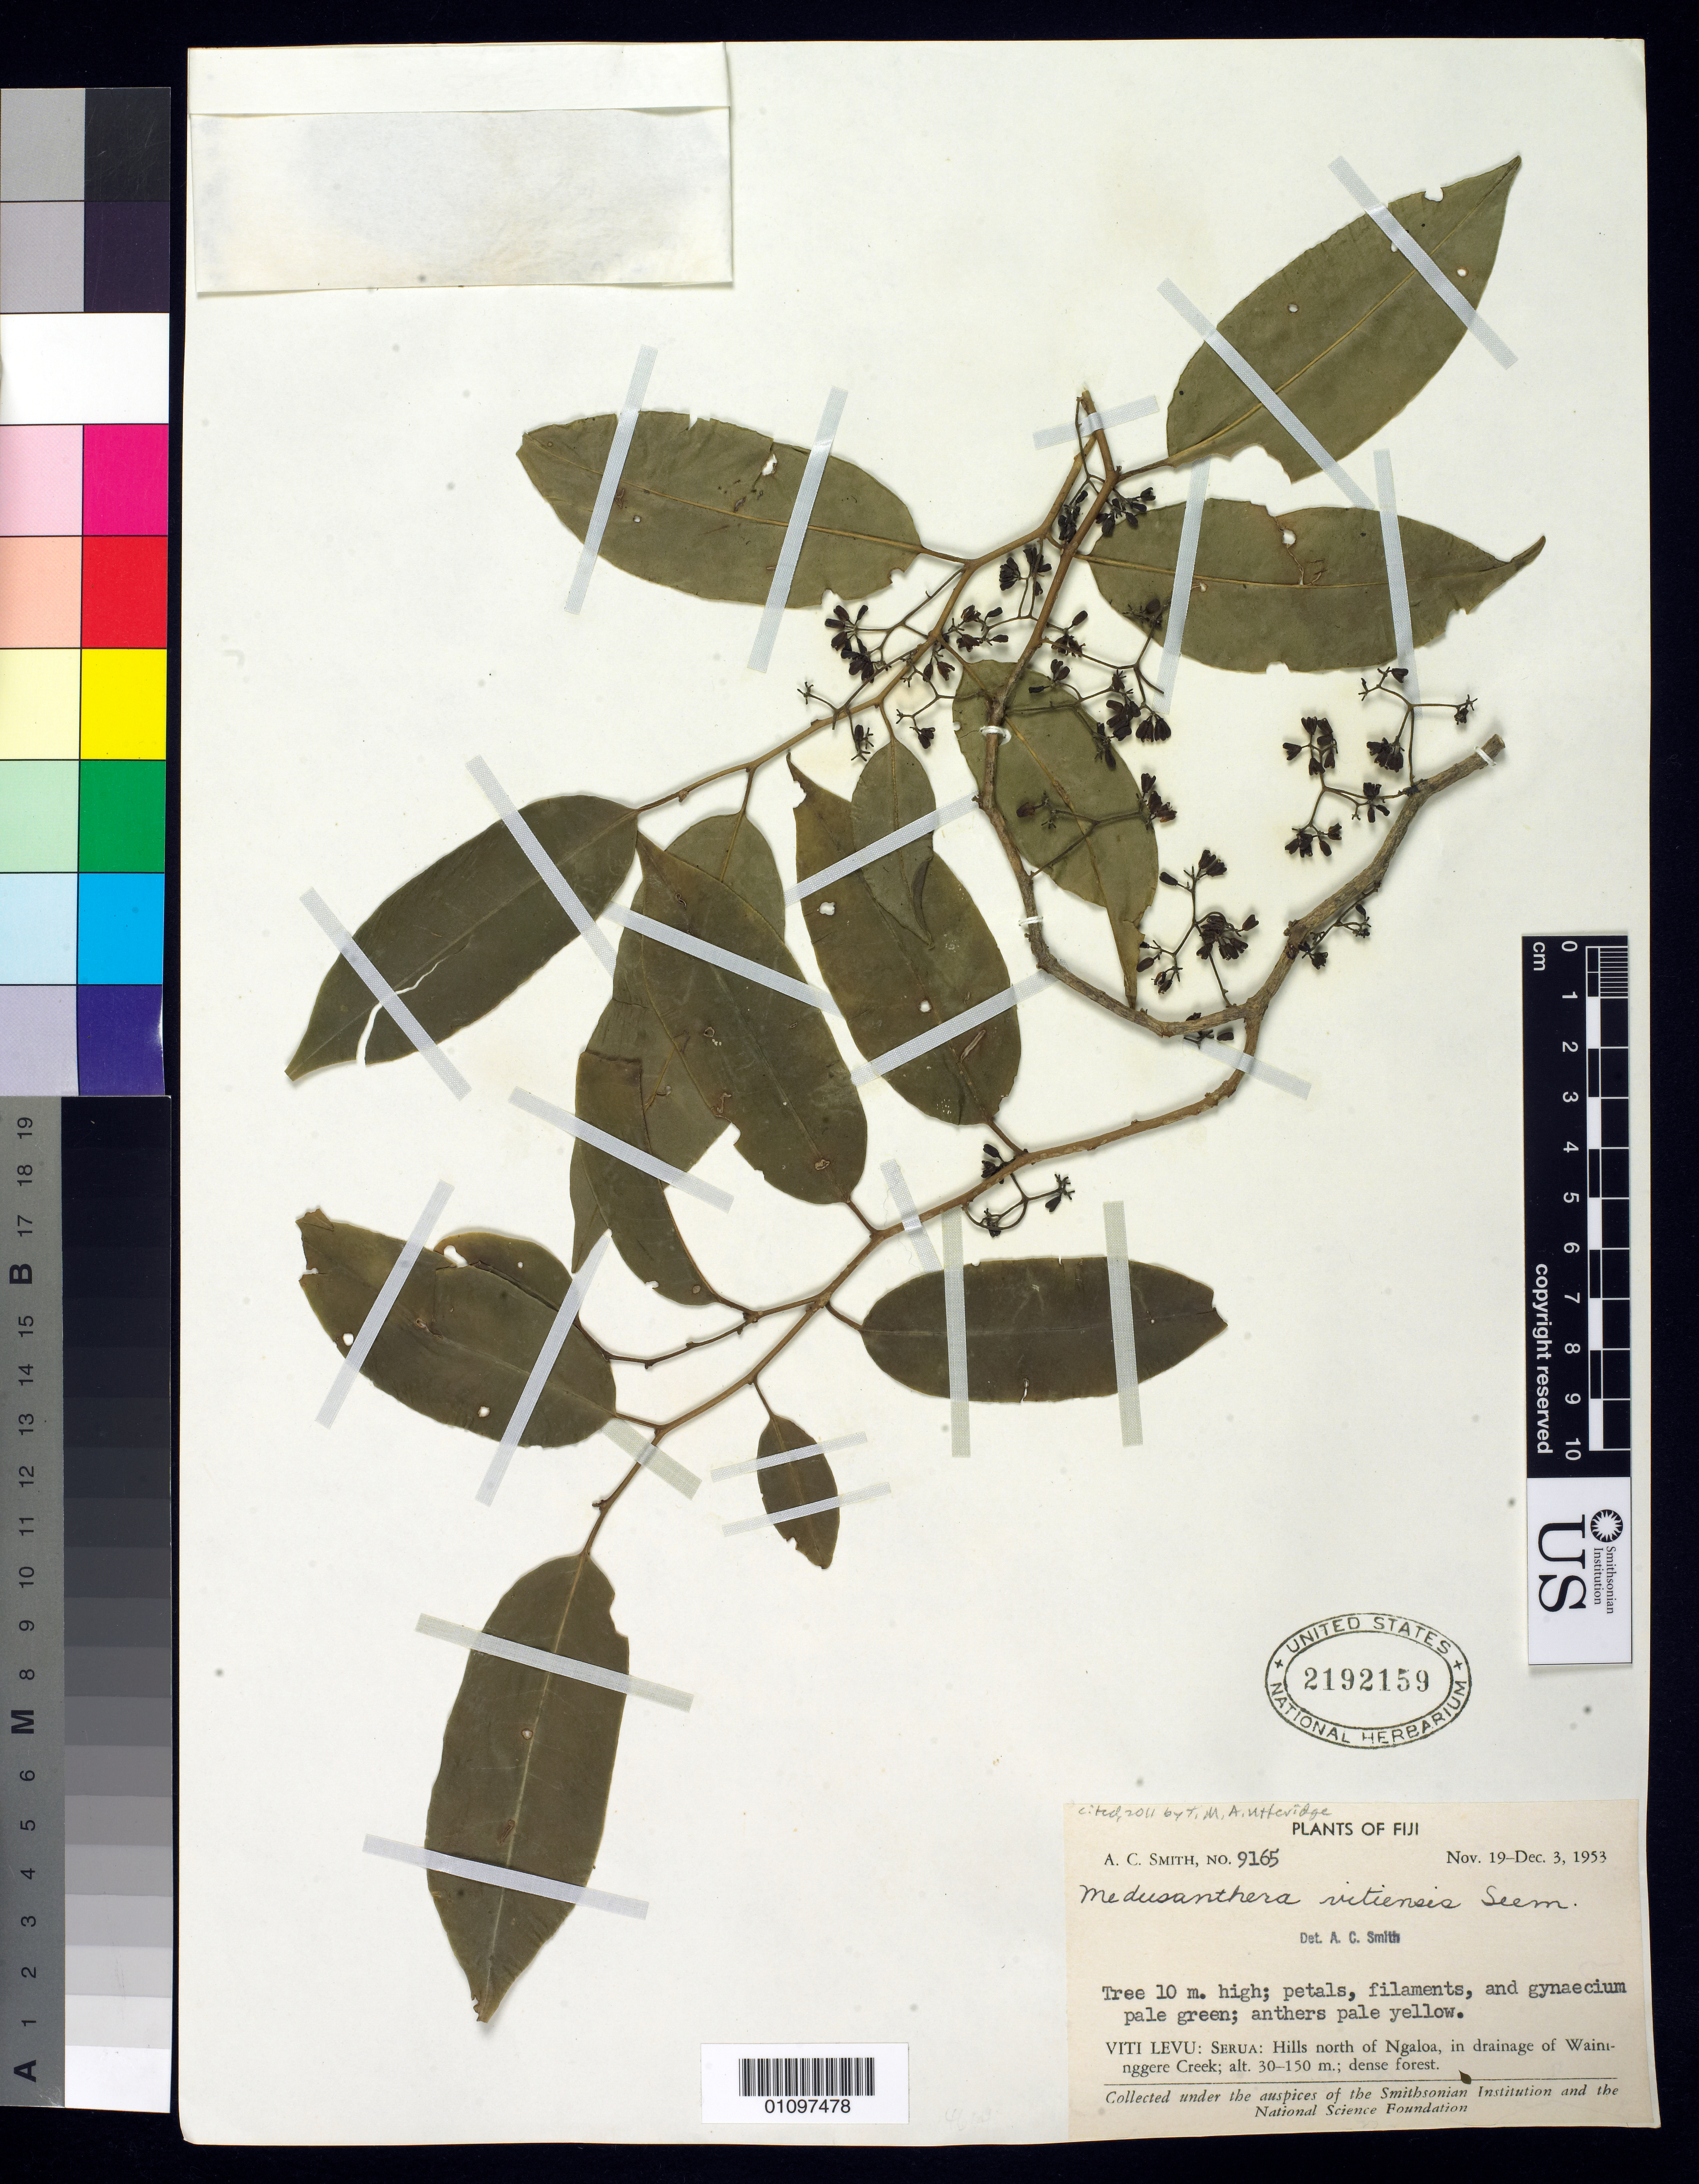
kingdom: Plantae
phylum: Tracheophyta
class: Magnoliopsida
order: Cardiopteridales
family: Stemonuraceae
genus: Medusanthera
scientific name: Medusanthera vitiensis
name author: Seem.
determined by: Smith, A. C.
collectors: A. C. Smith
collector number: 9165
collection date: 1953-11-19/1953-12-03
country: Fiji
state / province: Serua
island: Viti Levu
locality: Hills N of Ngaloa, in drainage of Waininggere Creek, Serua, Viti Levu, Fiji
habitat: Dense forest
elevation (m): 30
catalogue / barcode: US 2192159